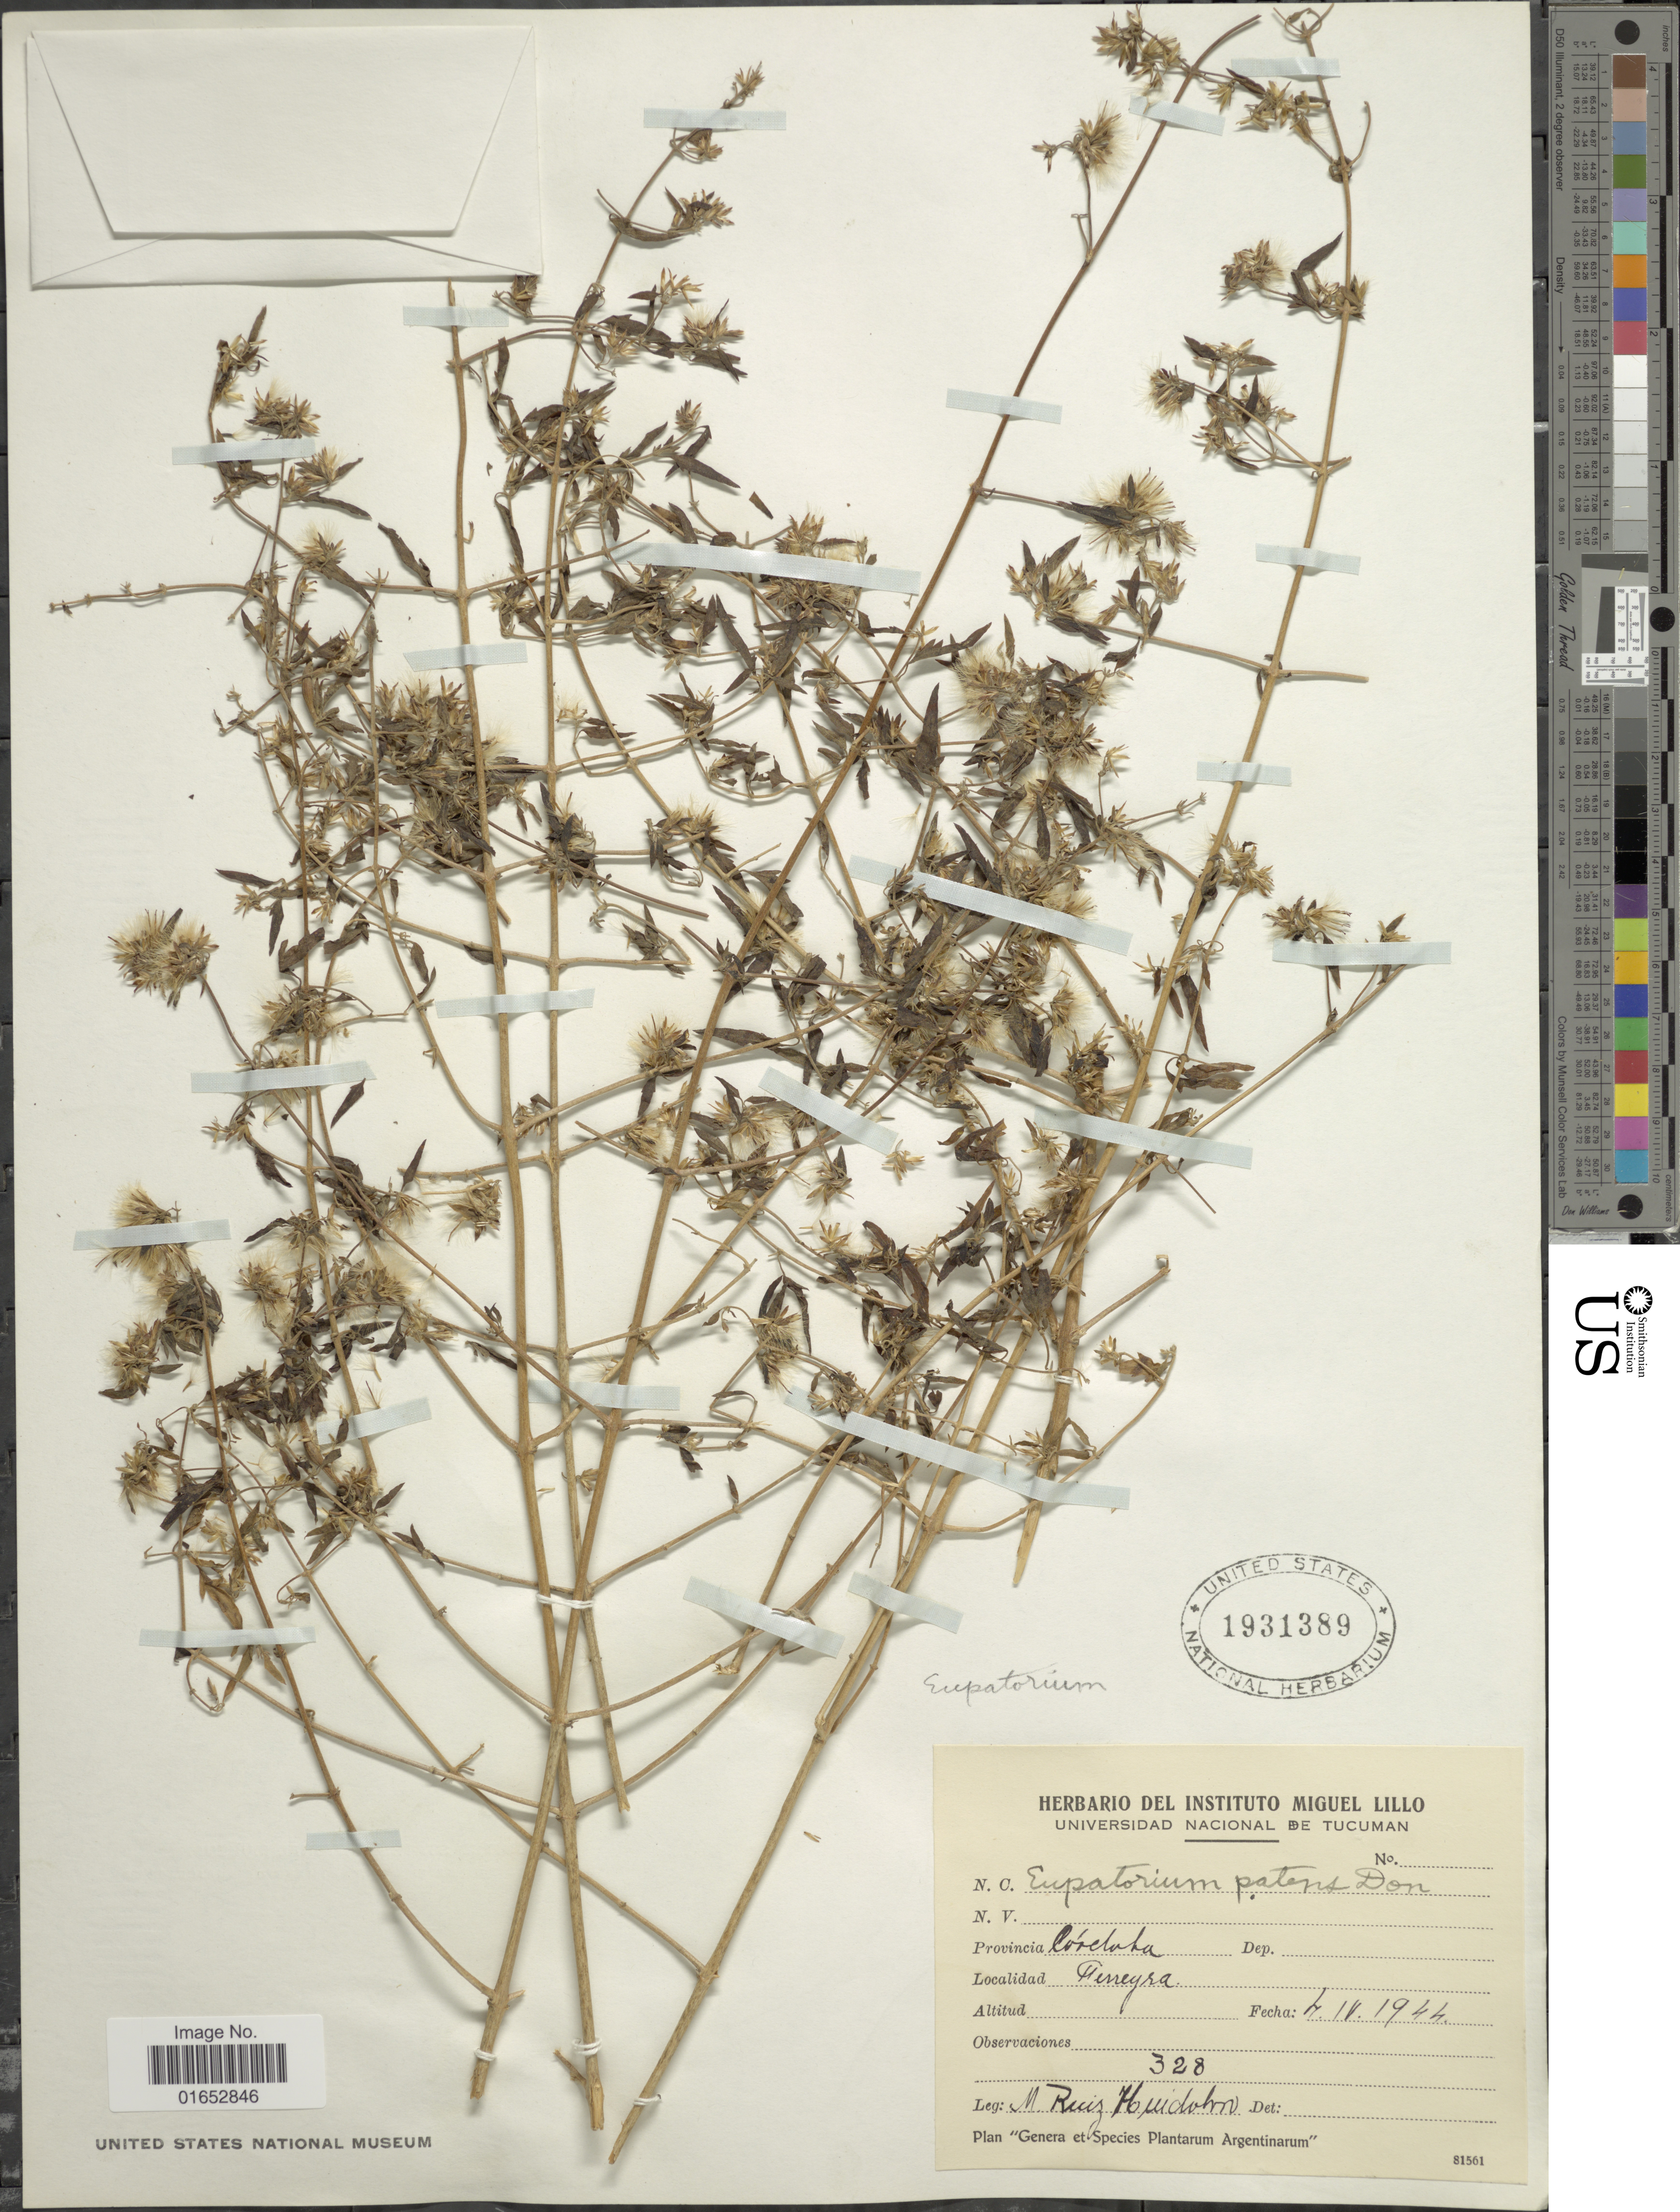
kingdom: Plantae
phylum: Tracheophyta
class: Magnoliopsida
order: Asterales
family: Asteraceae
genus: Austrobrickellia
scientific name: Austrobrickellia arnottii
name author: (Baker) R.M. King & H. Rob.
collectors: M. Ruiz Huidobro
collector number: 328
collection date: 1944-04-04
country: Argentina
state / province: Cordoba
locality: Ferreyra.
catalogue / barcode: US 1931389